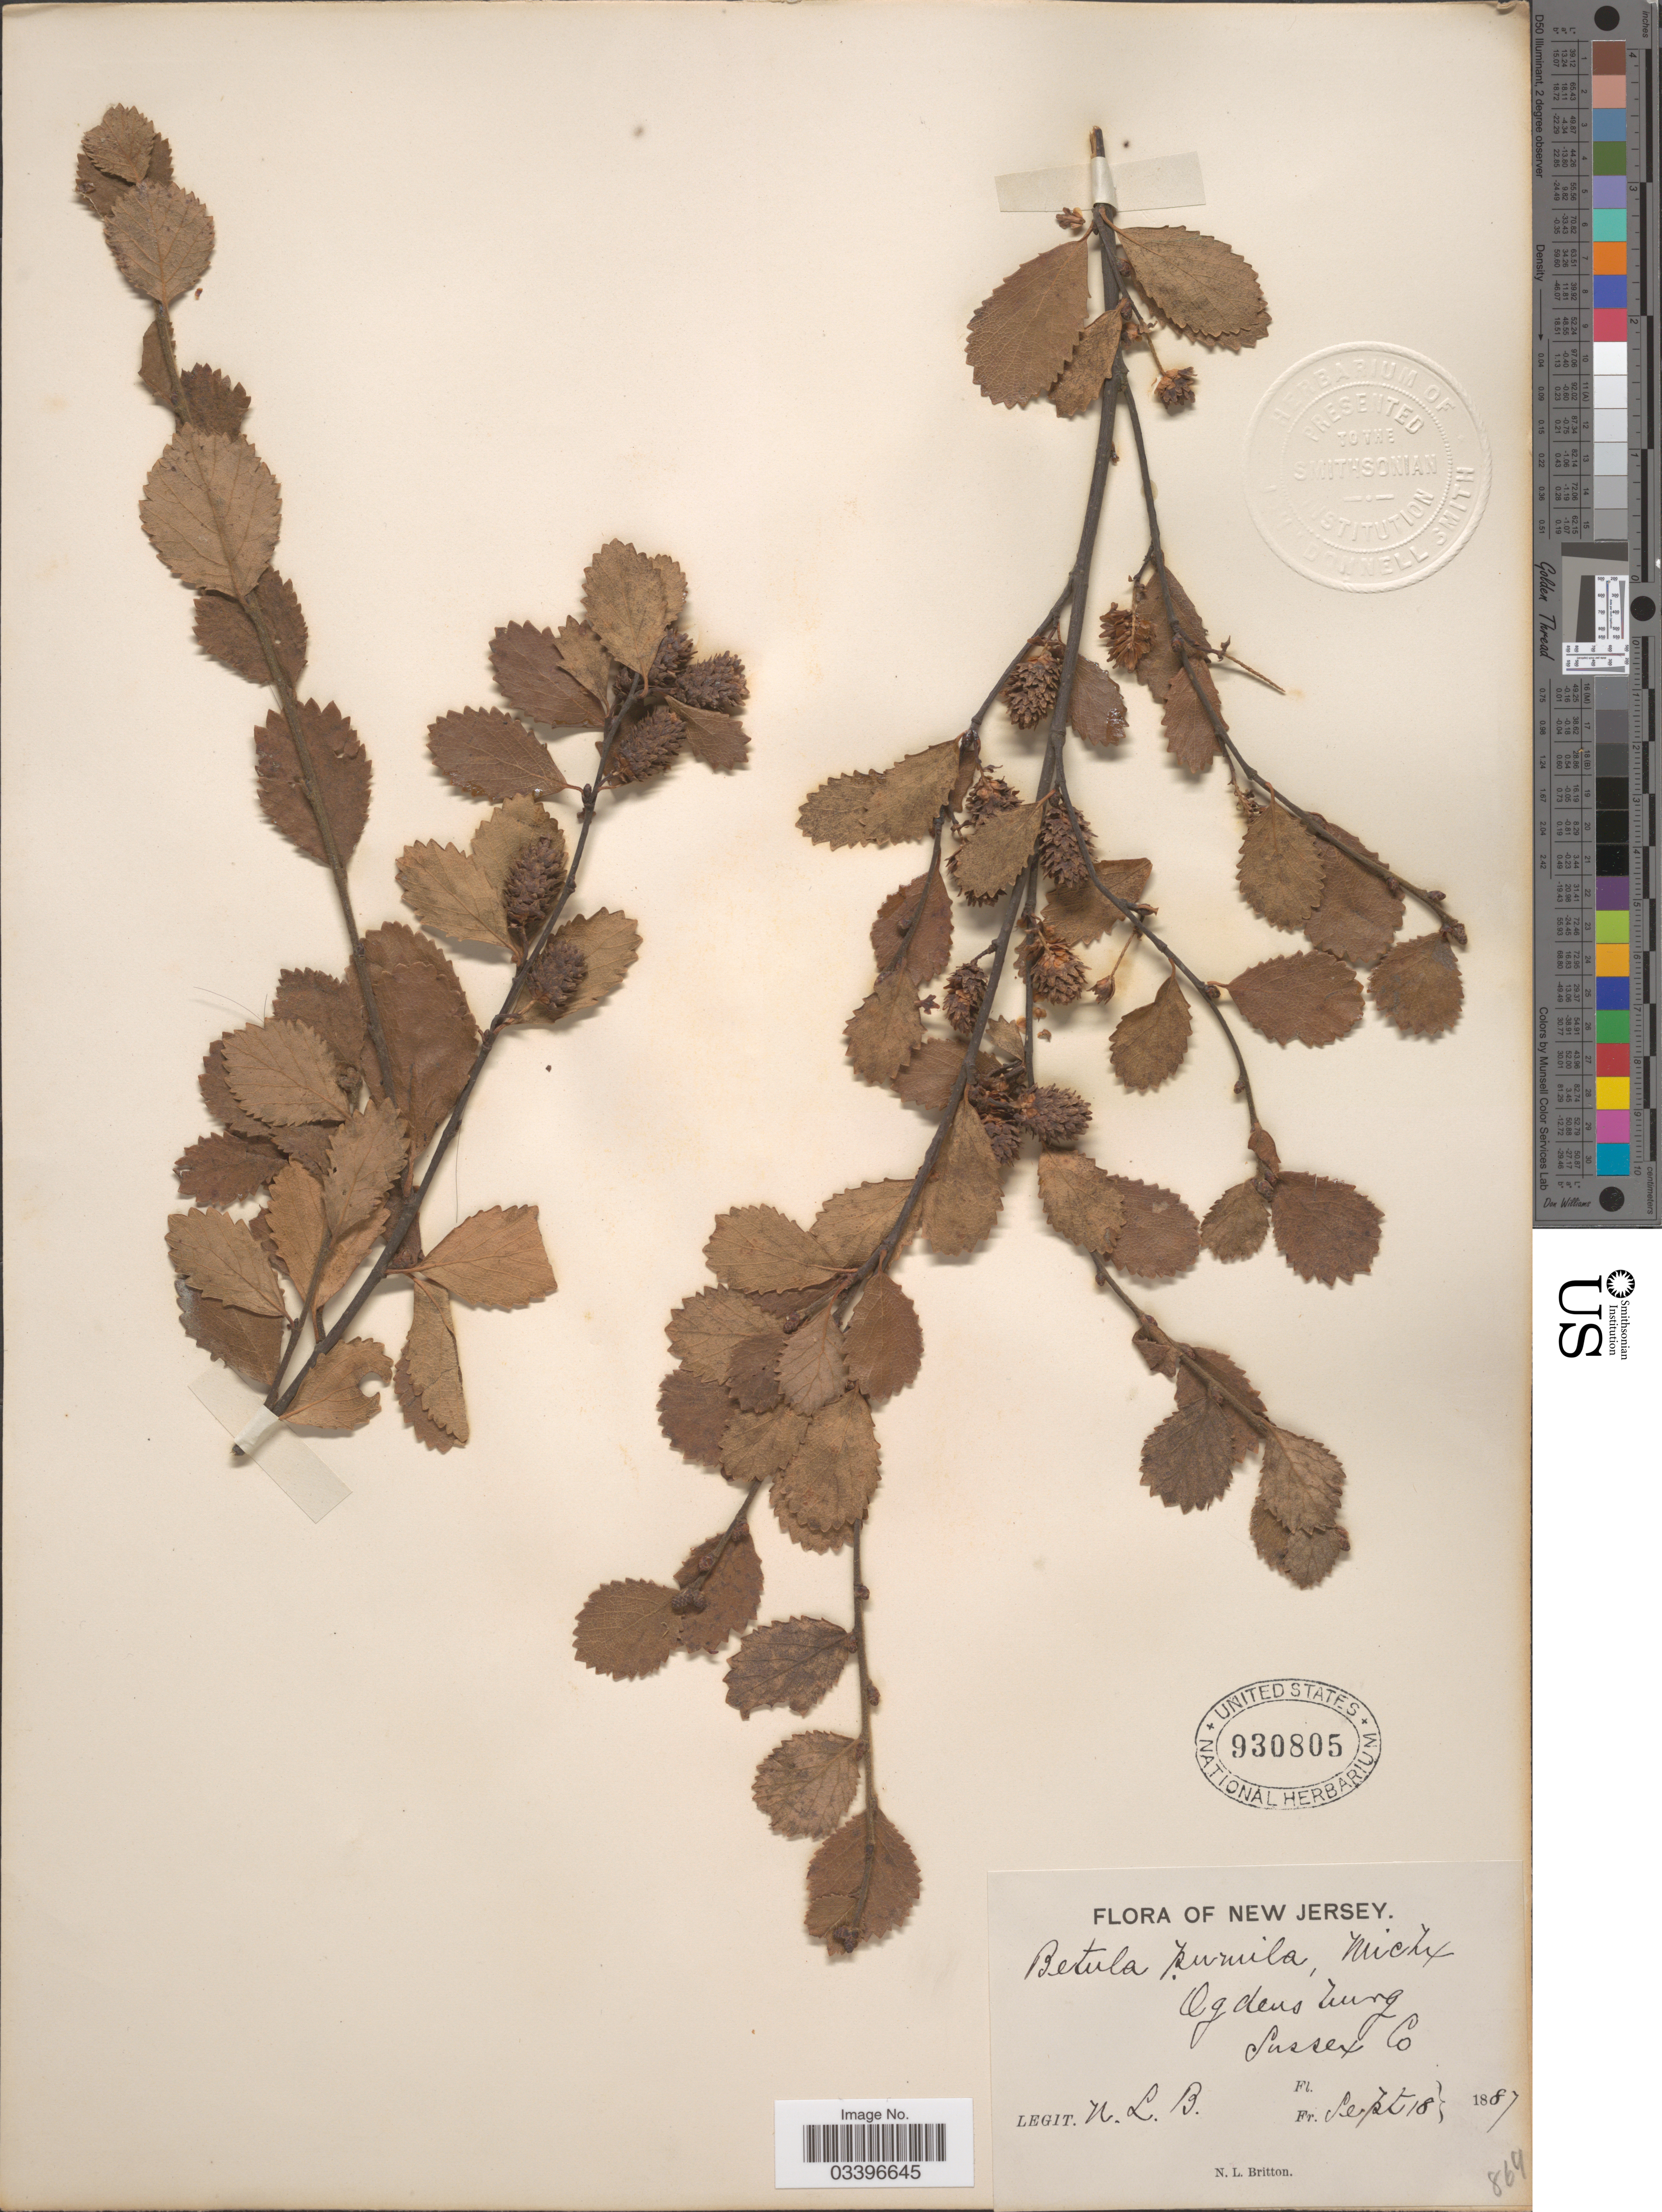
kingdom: Plantae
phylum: Tracheophyta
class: Magnoliopsida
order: Fagales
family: Betulaceae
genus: Betula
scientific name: Betula pumila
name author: L.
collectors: N. Britton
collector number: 864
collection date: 1887-09-18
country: United States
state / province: New Jersey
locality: Ogdens burg. Sussex Co.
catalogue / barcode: US 930805